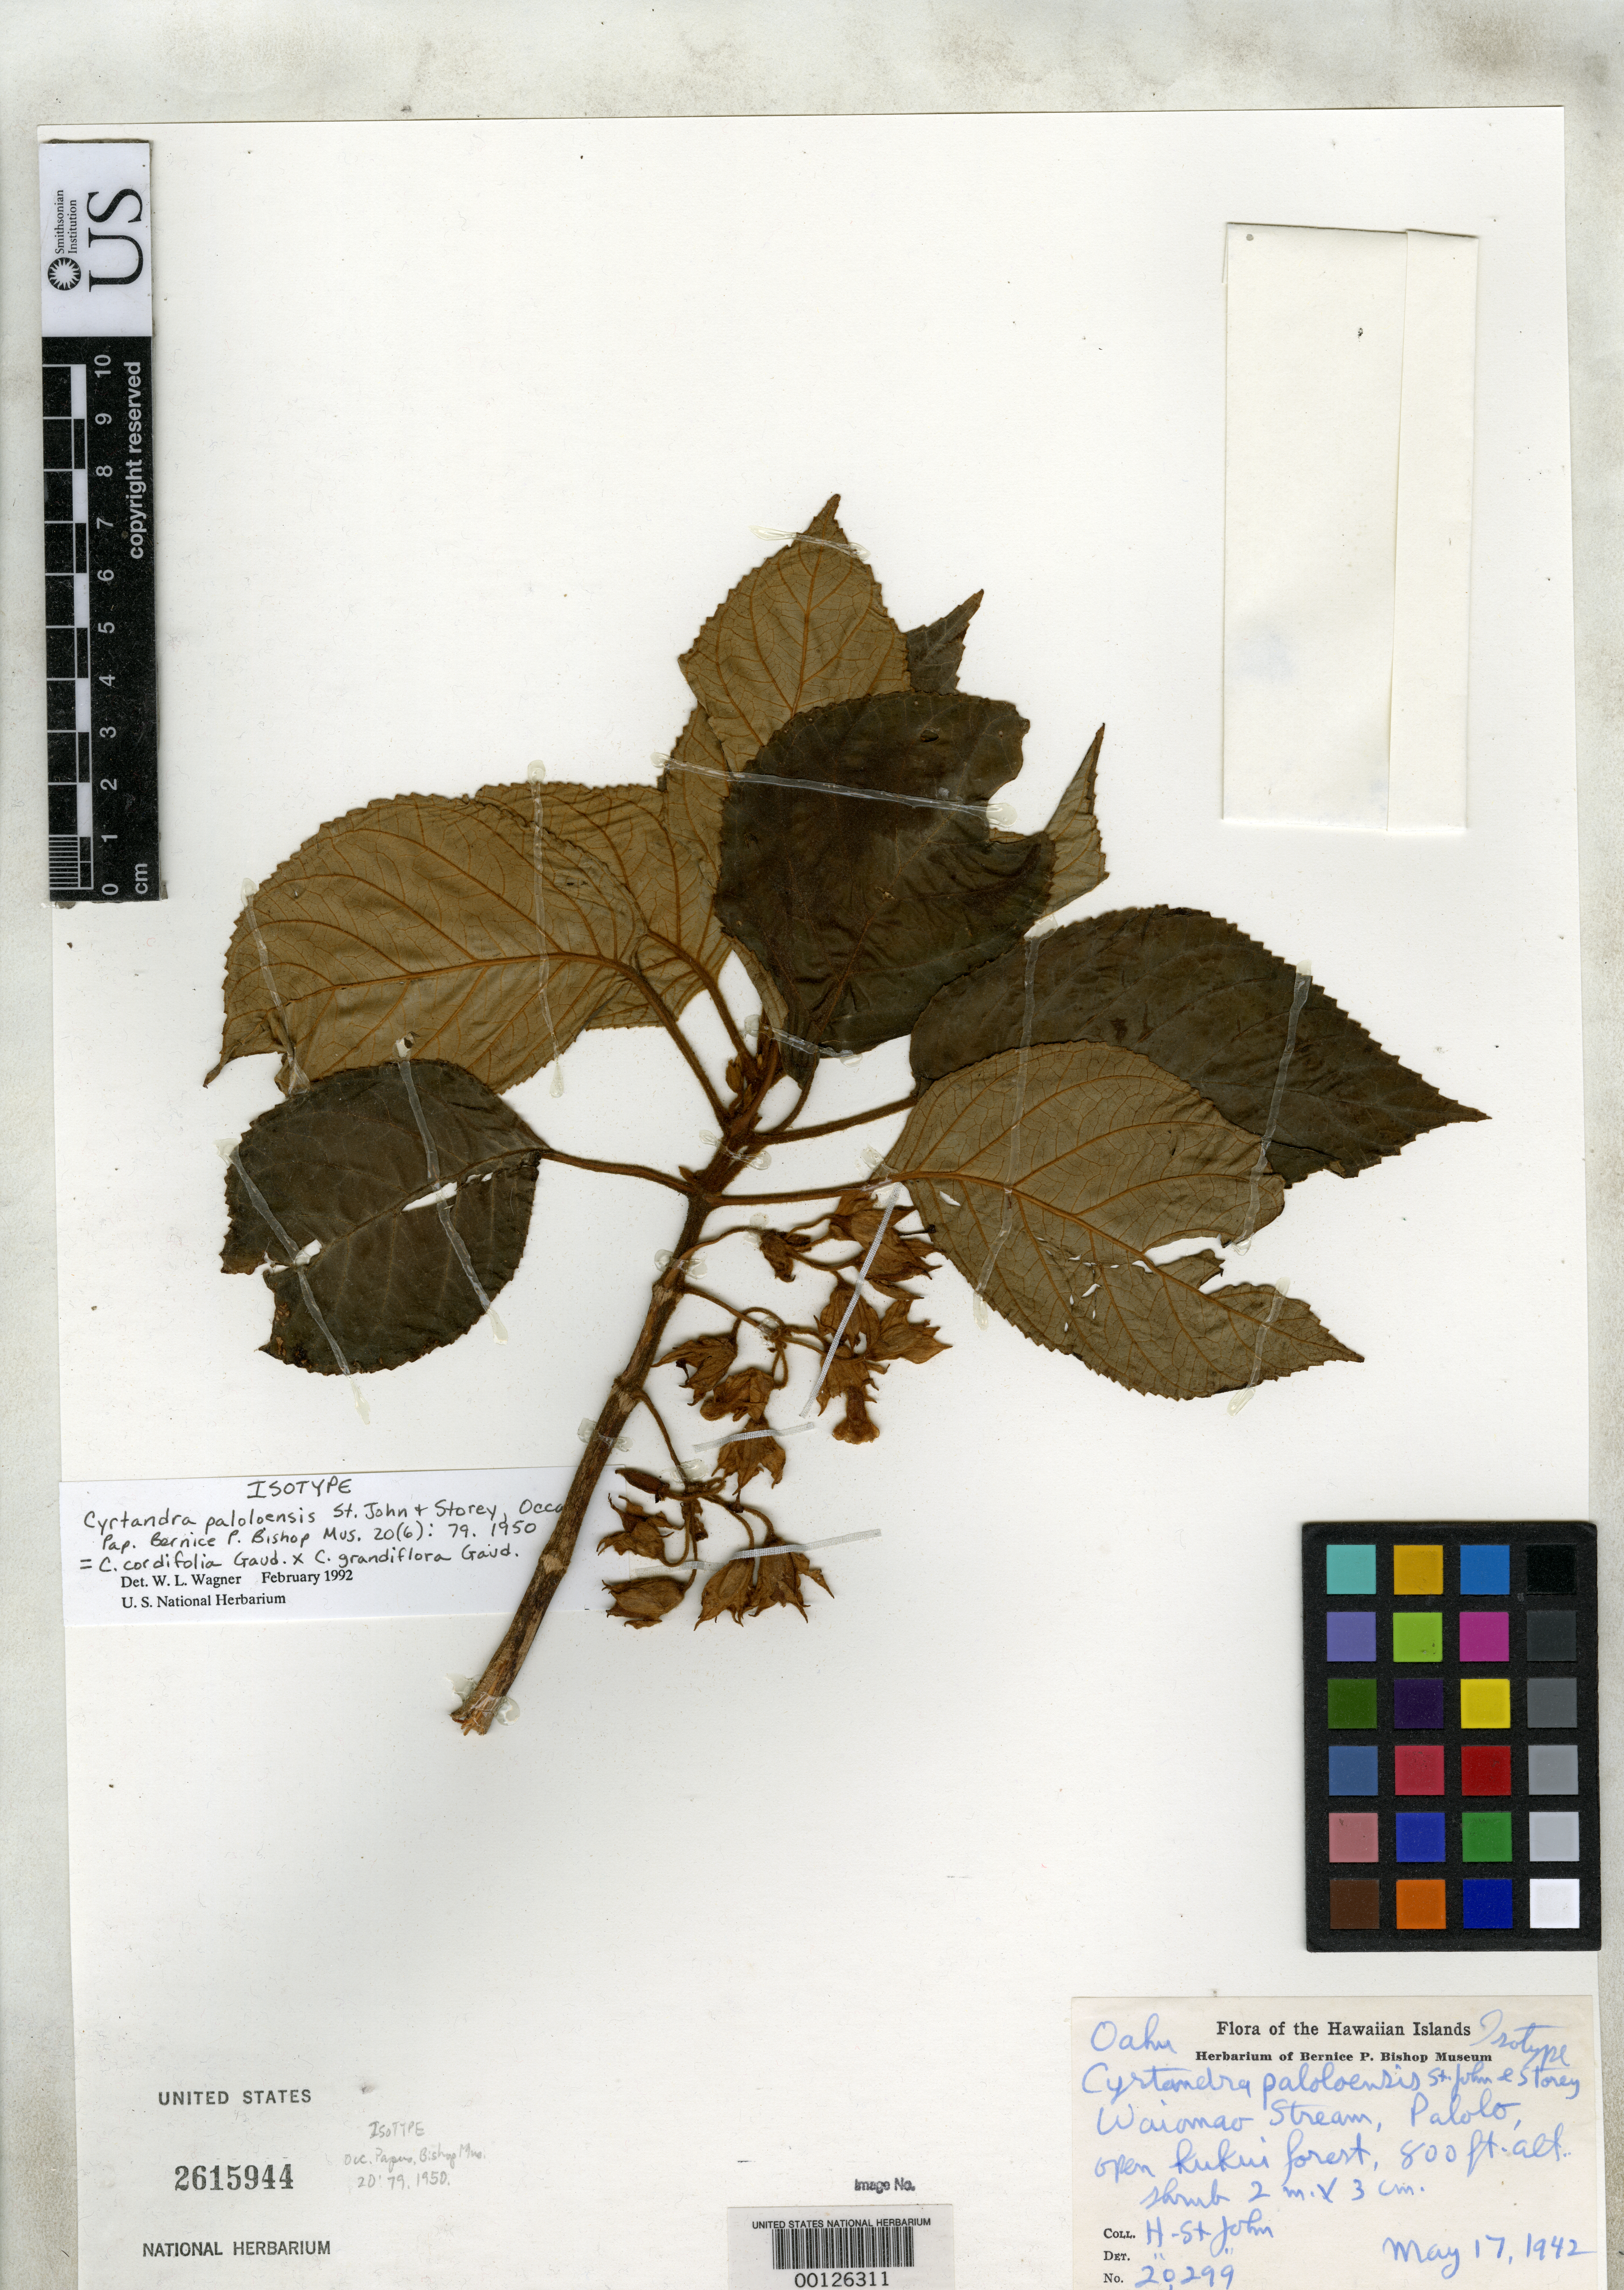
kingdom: Plantae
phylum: Tracheophyta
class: Magnoliopsida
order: Lamiales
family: Gesneriaceae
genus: Cyrtandra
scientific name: Cyrtandra paloloensis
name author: H. St. John & Storey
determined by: Wagner, W. L., (BOT), Smithsonian Institution - National Museum of Natural History (UNITED STATES)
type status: Isotype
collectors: H. St. John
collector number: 20299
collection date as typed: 17 May 1942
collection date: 1942-05-17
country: United States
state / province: Hawaii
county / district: Honolulu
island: Oahu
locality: Waiomao Stream, Palolo.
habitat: Open kukui forest.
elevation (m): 244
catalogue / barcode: US 2615944